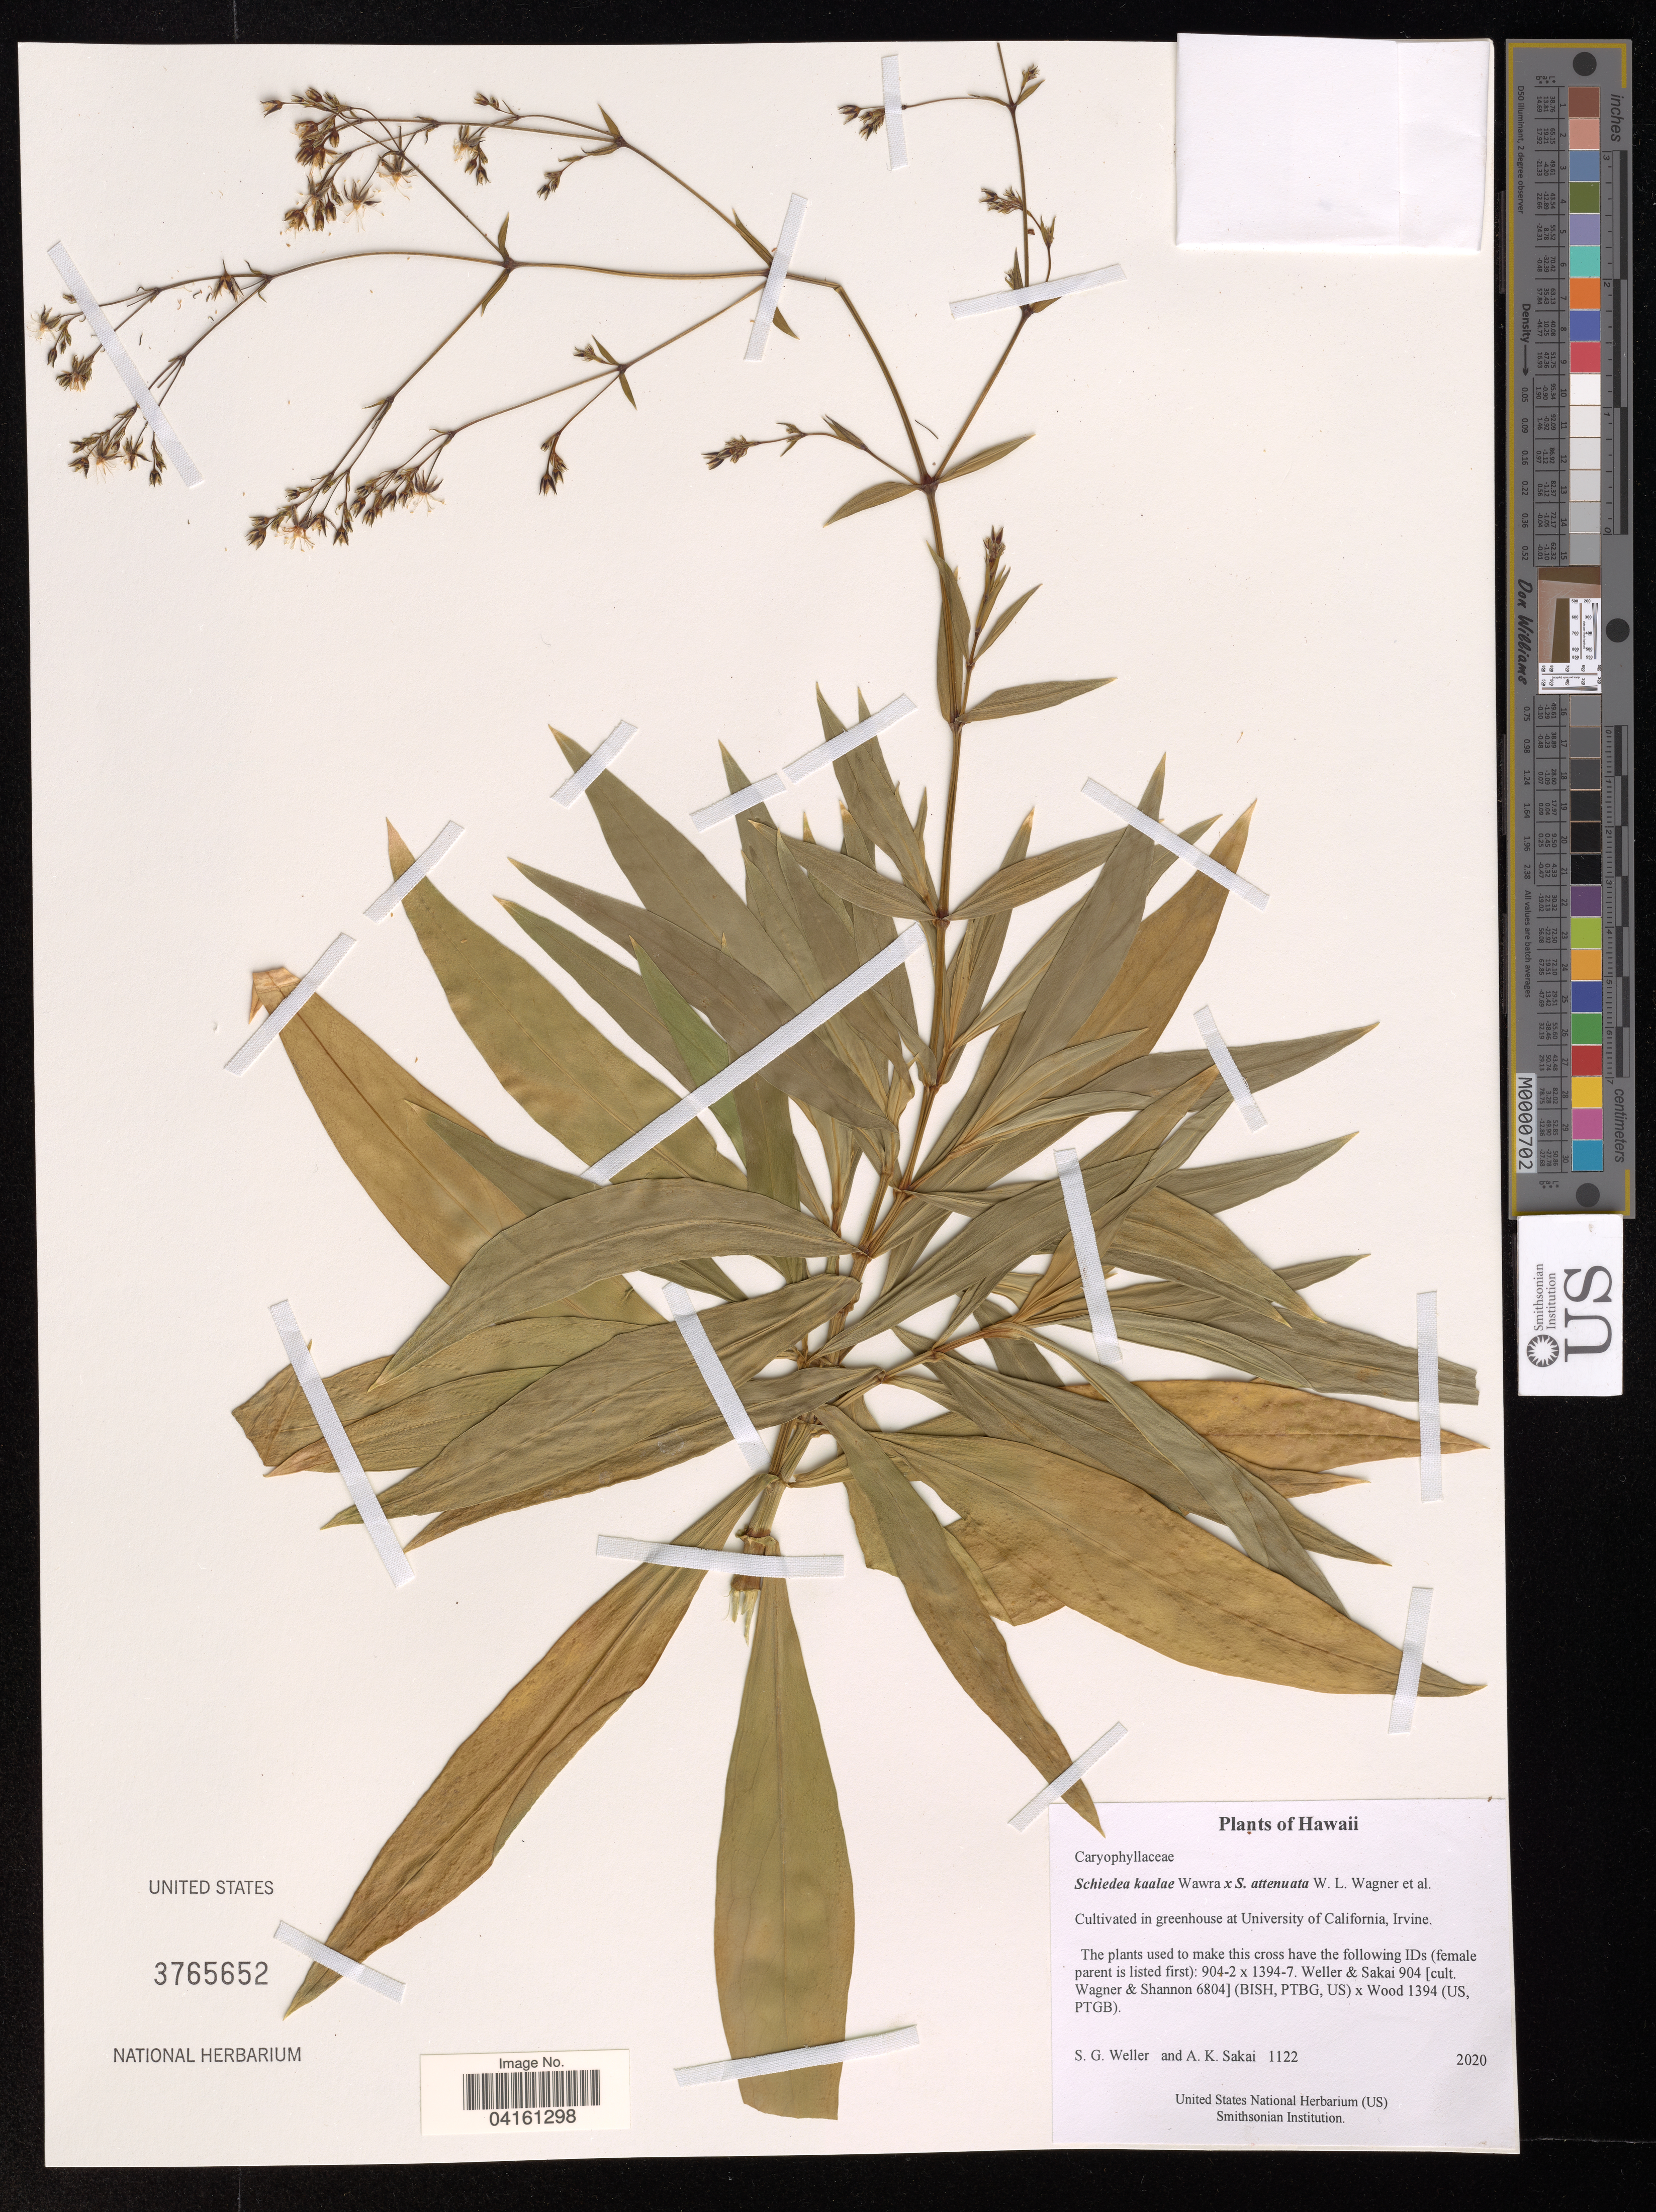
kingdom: Plantae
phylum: Tracheophyta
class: Magnoliopsida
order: Caryophyllales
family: Caryophyllaceae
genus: Schiedea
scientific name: Schiedea attenuata x S. kaalae Wawra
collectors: S. G. Weller & A. Sakai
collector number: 1122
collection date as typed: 2020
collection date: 2020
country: United States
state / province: California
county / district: Orange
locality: Cultivated in greenhouse at University of California, Irvine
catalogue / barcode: US 3765652